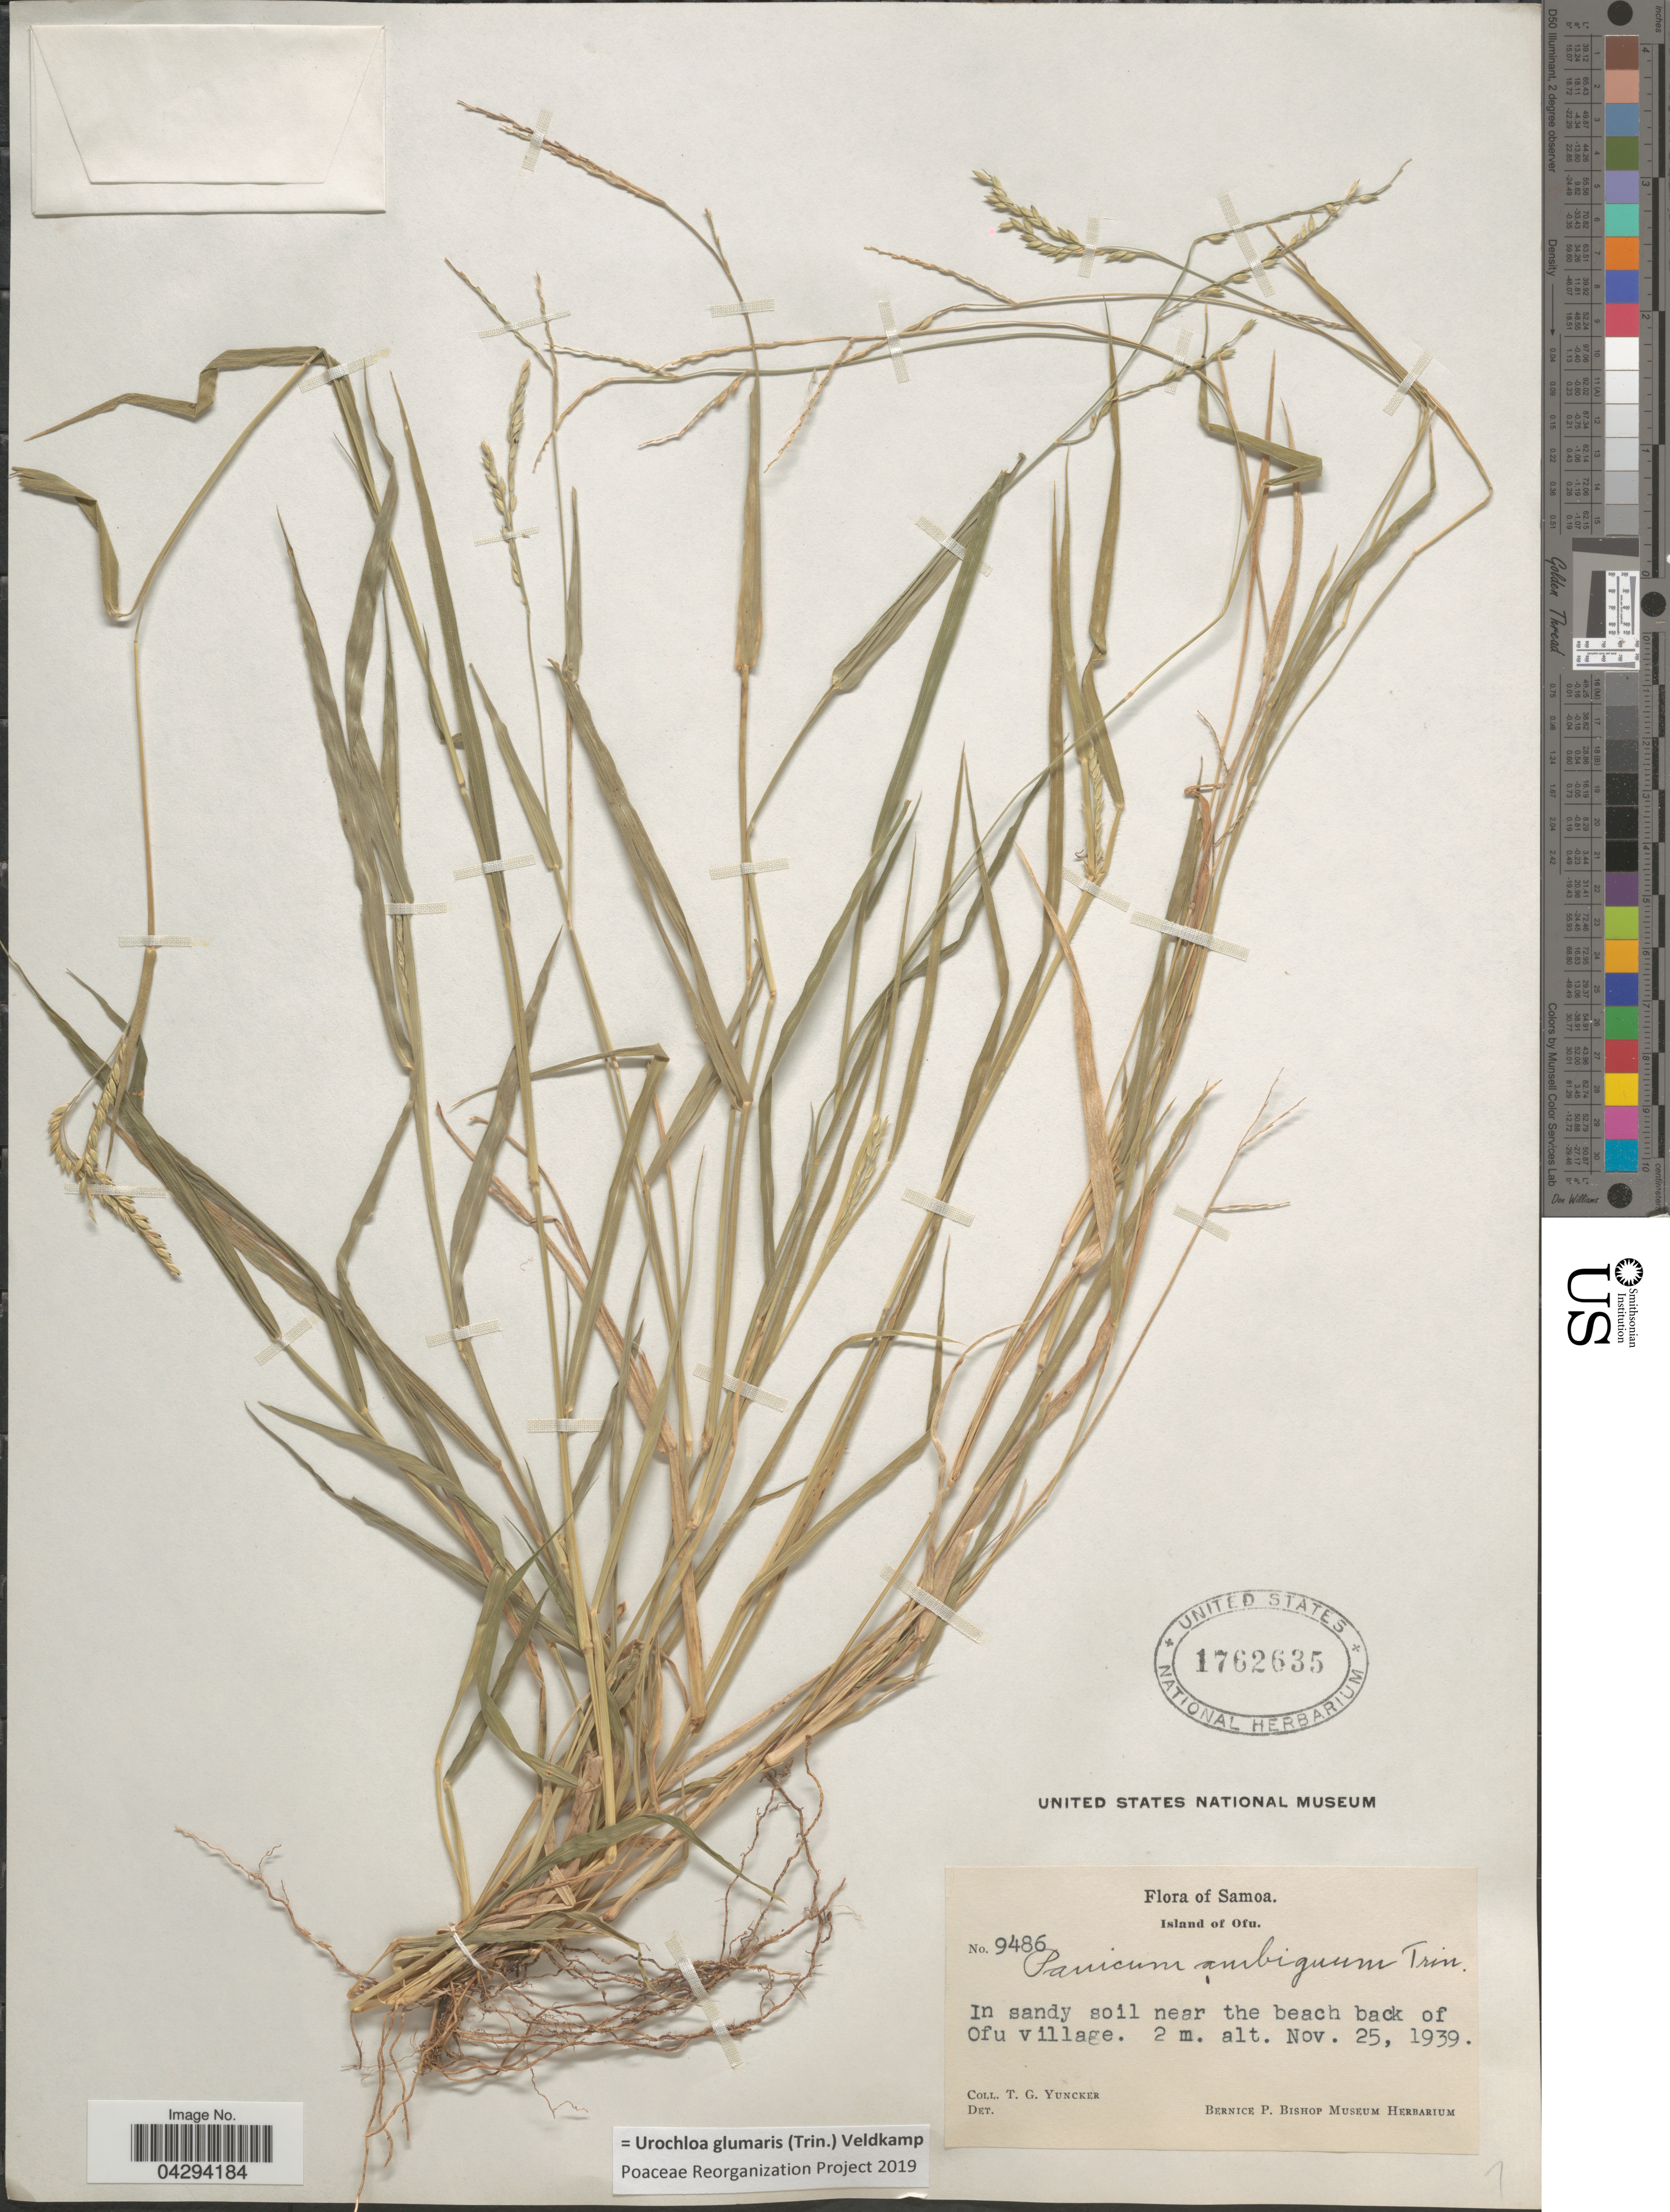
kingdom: Plantae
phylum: Tracheophyta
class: Liliopsida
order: Poales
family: Poaceae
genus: Urochloa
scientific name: Urochloa glumaris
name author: (Trin.) Veldkamp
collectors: T. G. Yuncker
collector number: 9486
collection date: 1939-11-25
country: American Samoa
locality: Samoa. Island of Ofu. In sandy soil near the beach back of Ofu village.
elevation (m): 2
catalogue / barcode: US 1762635